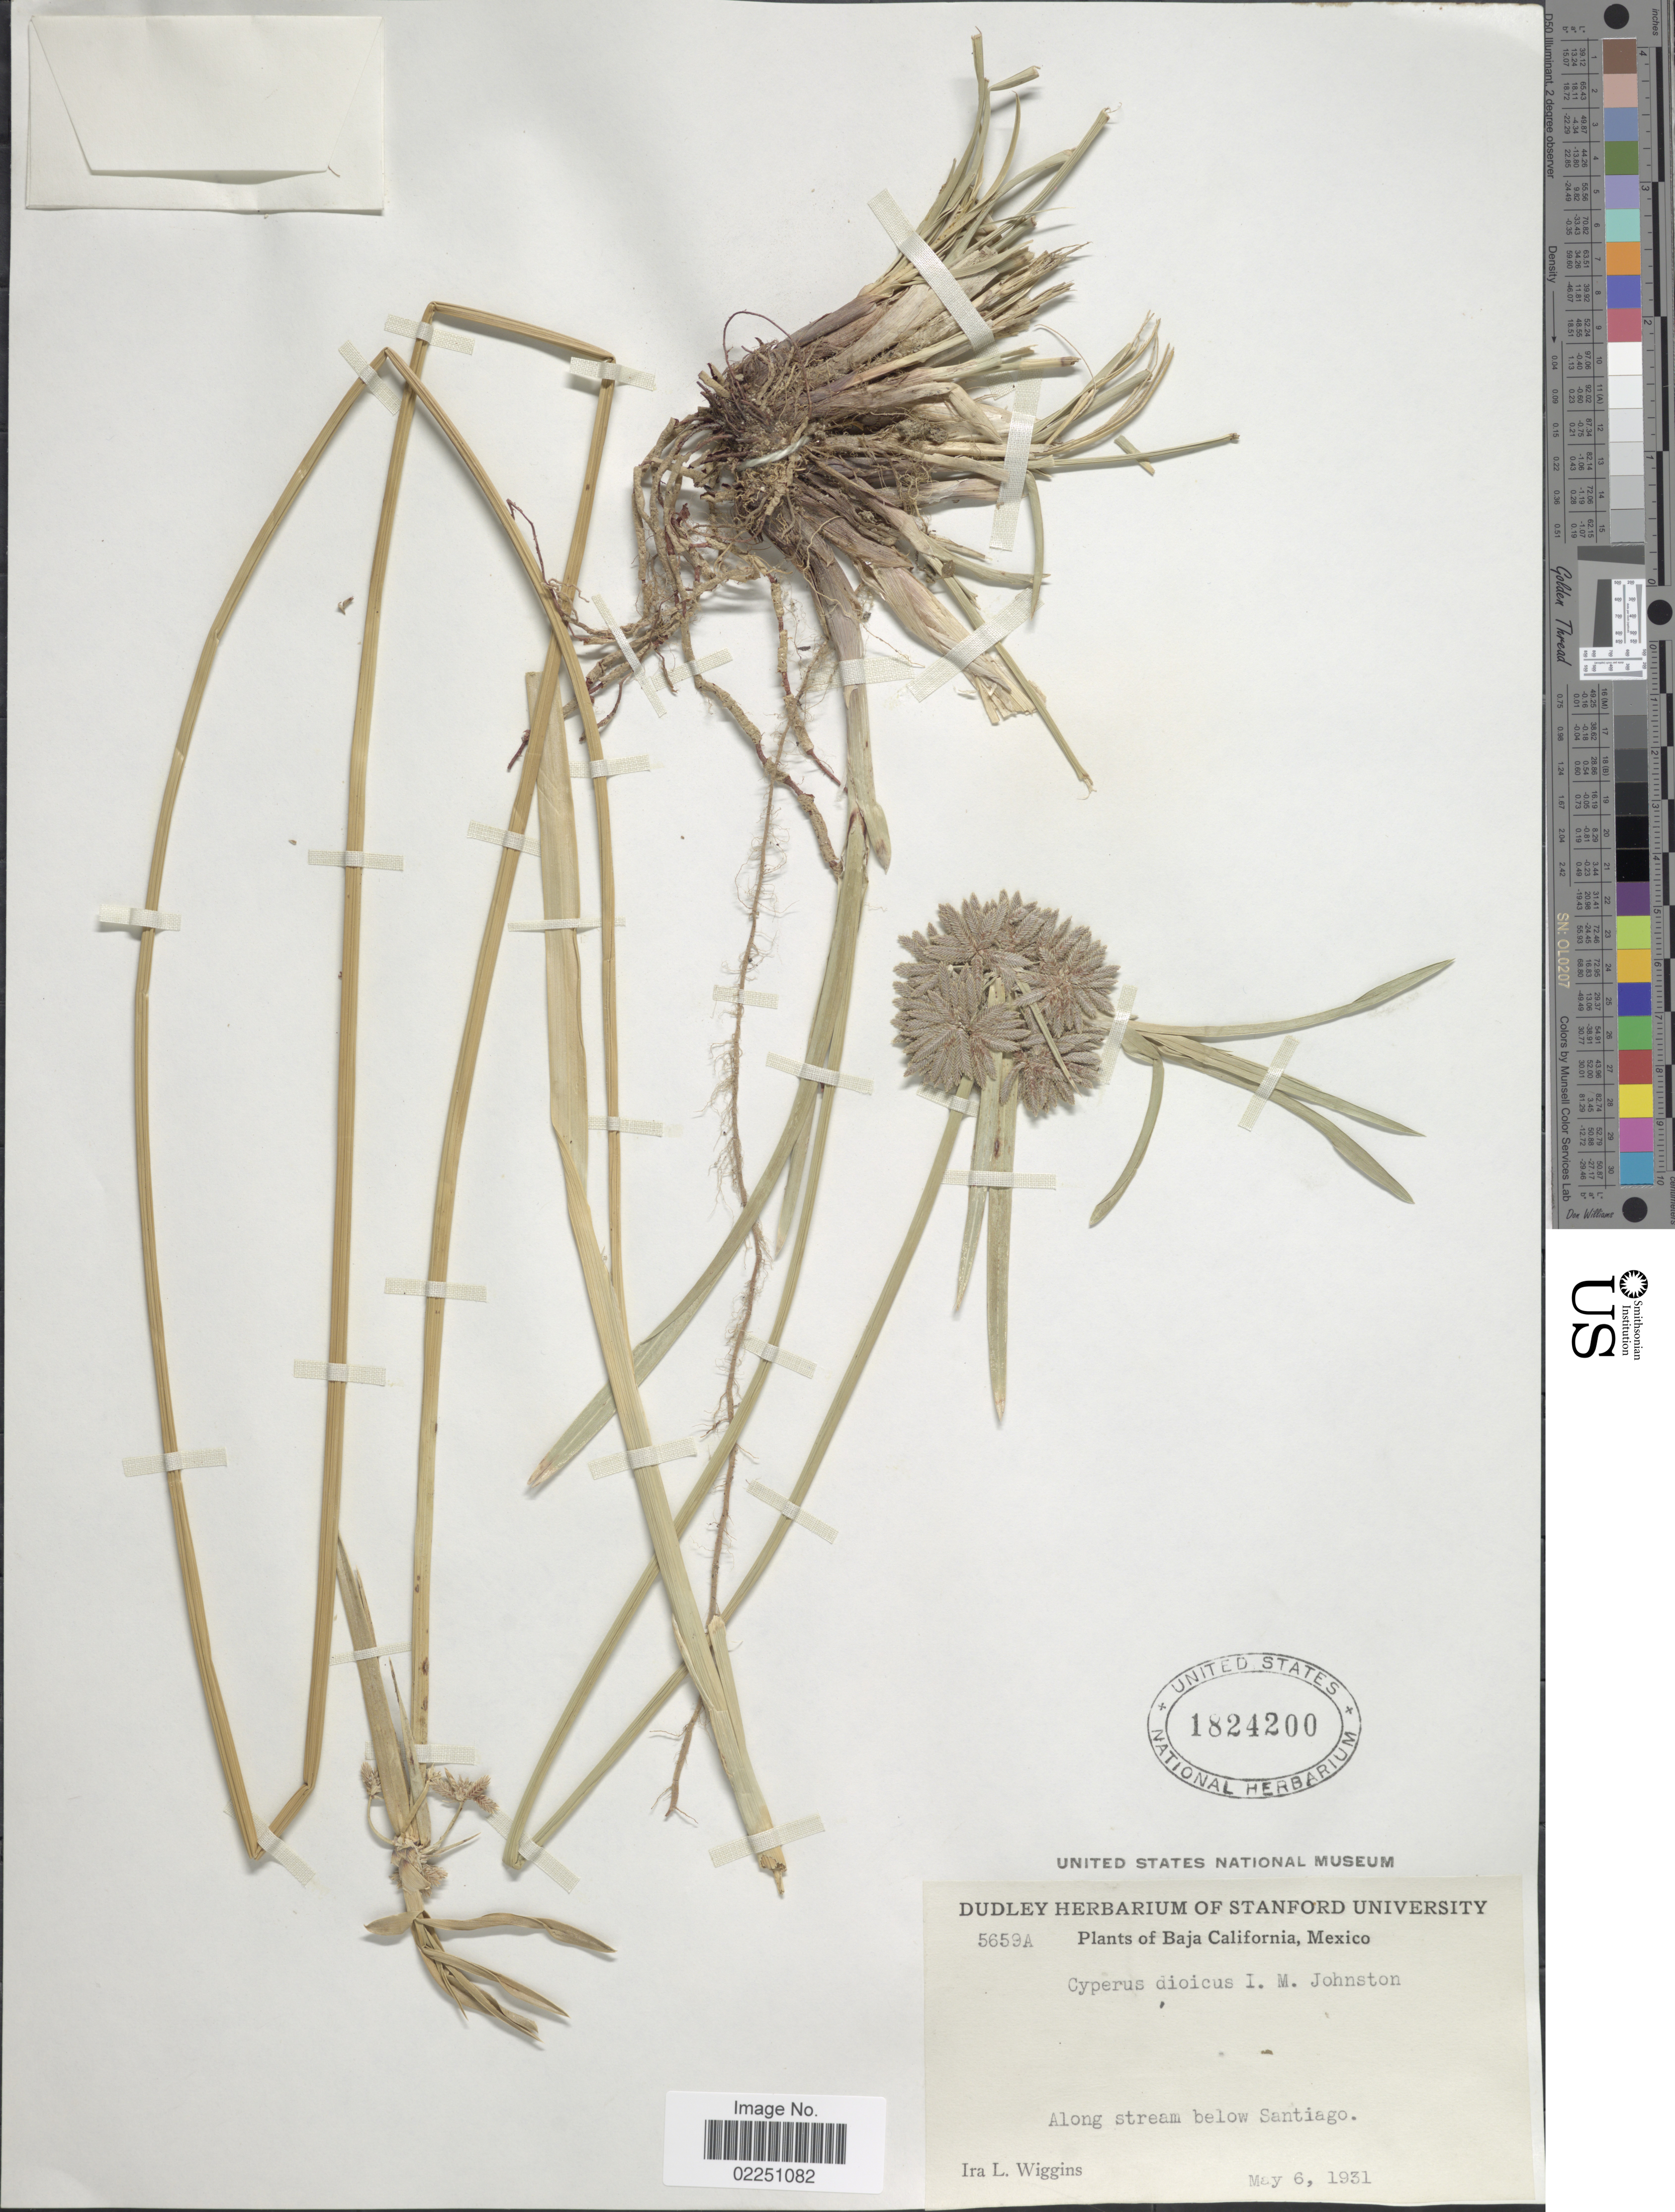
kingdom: Plantae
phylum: Tracheophyta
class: Liliopsida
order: Poales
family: Cyperaceae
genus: Cyperus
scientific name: Cyperus dioicus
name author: I.M. Johnst.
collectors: I. L. Wiggins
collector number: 5659A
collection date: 1931-05-06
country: Mexico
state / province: Baja California Sur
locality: Along stream below Santiago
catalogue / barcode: US 1824200